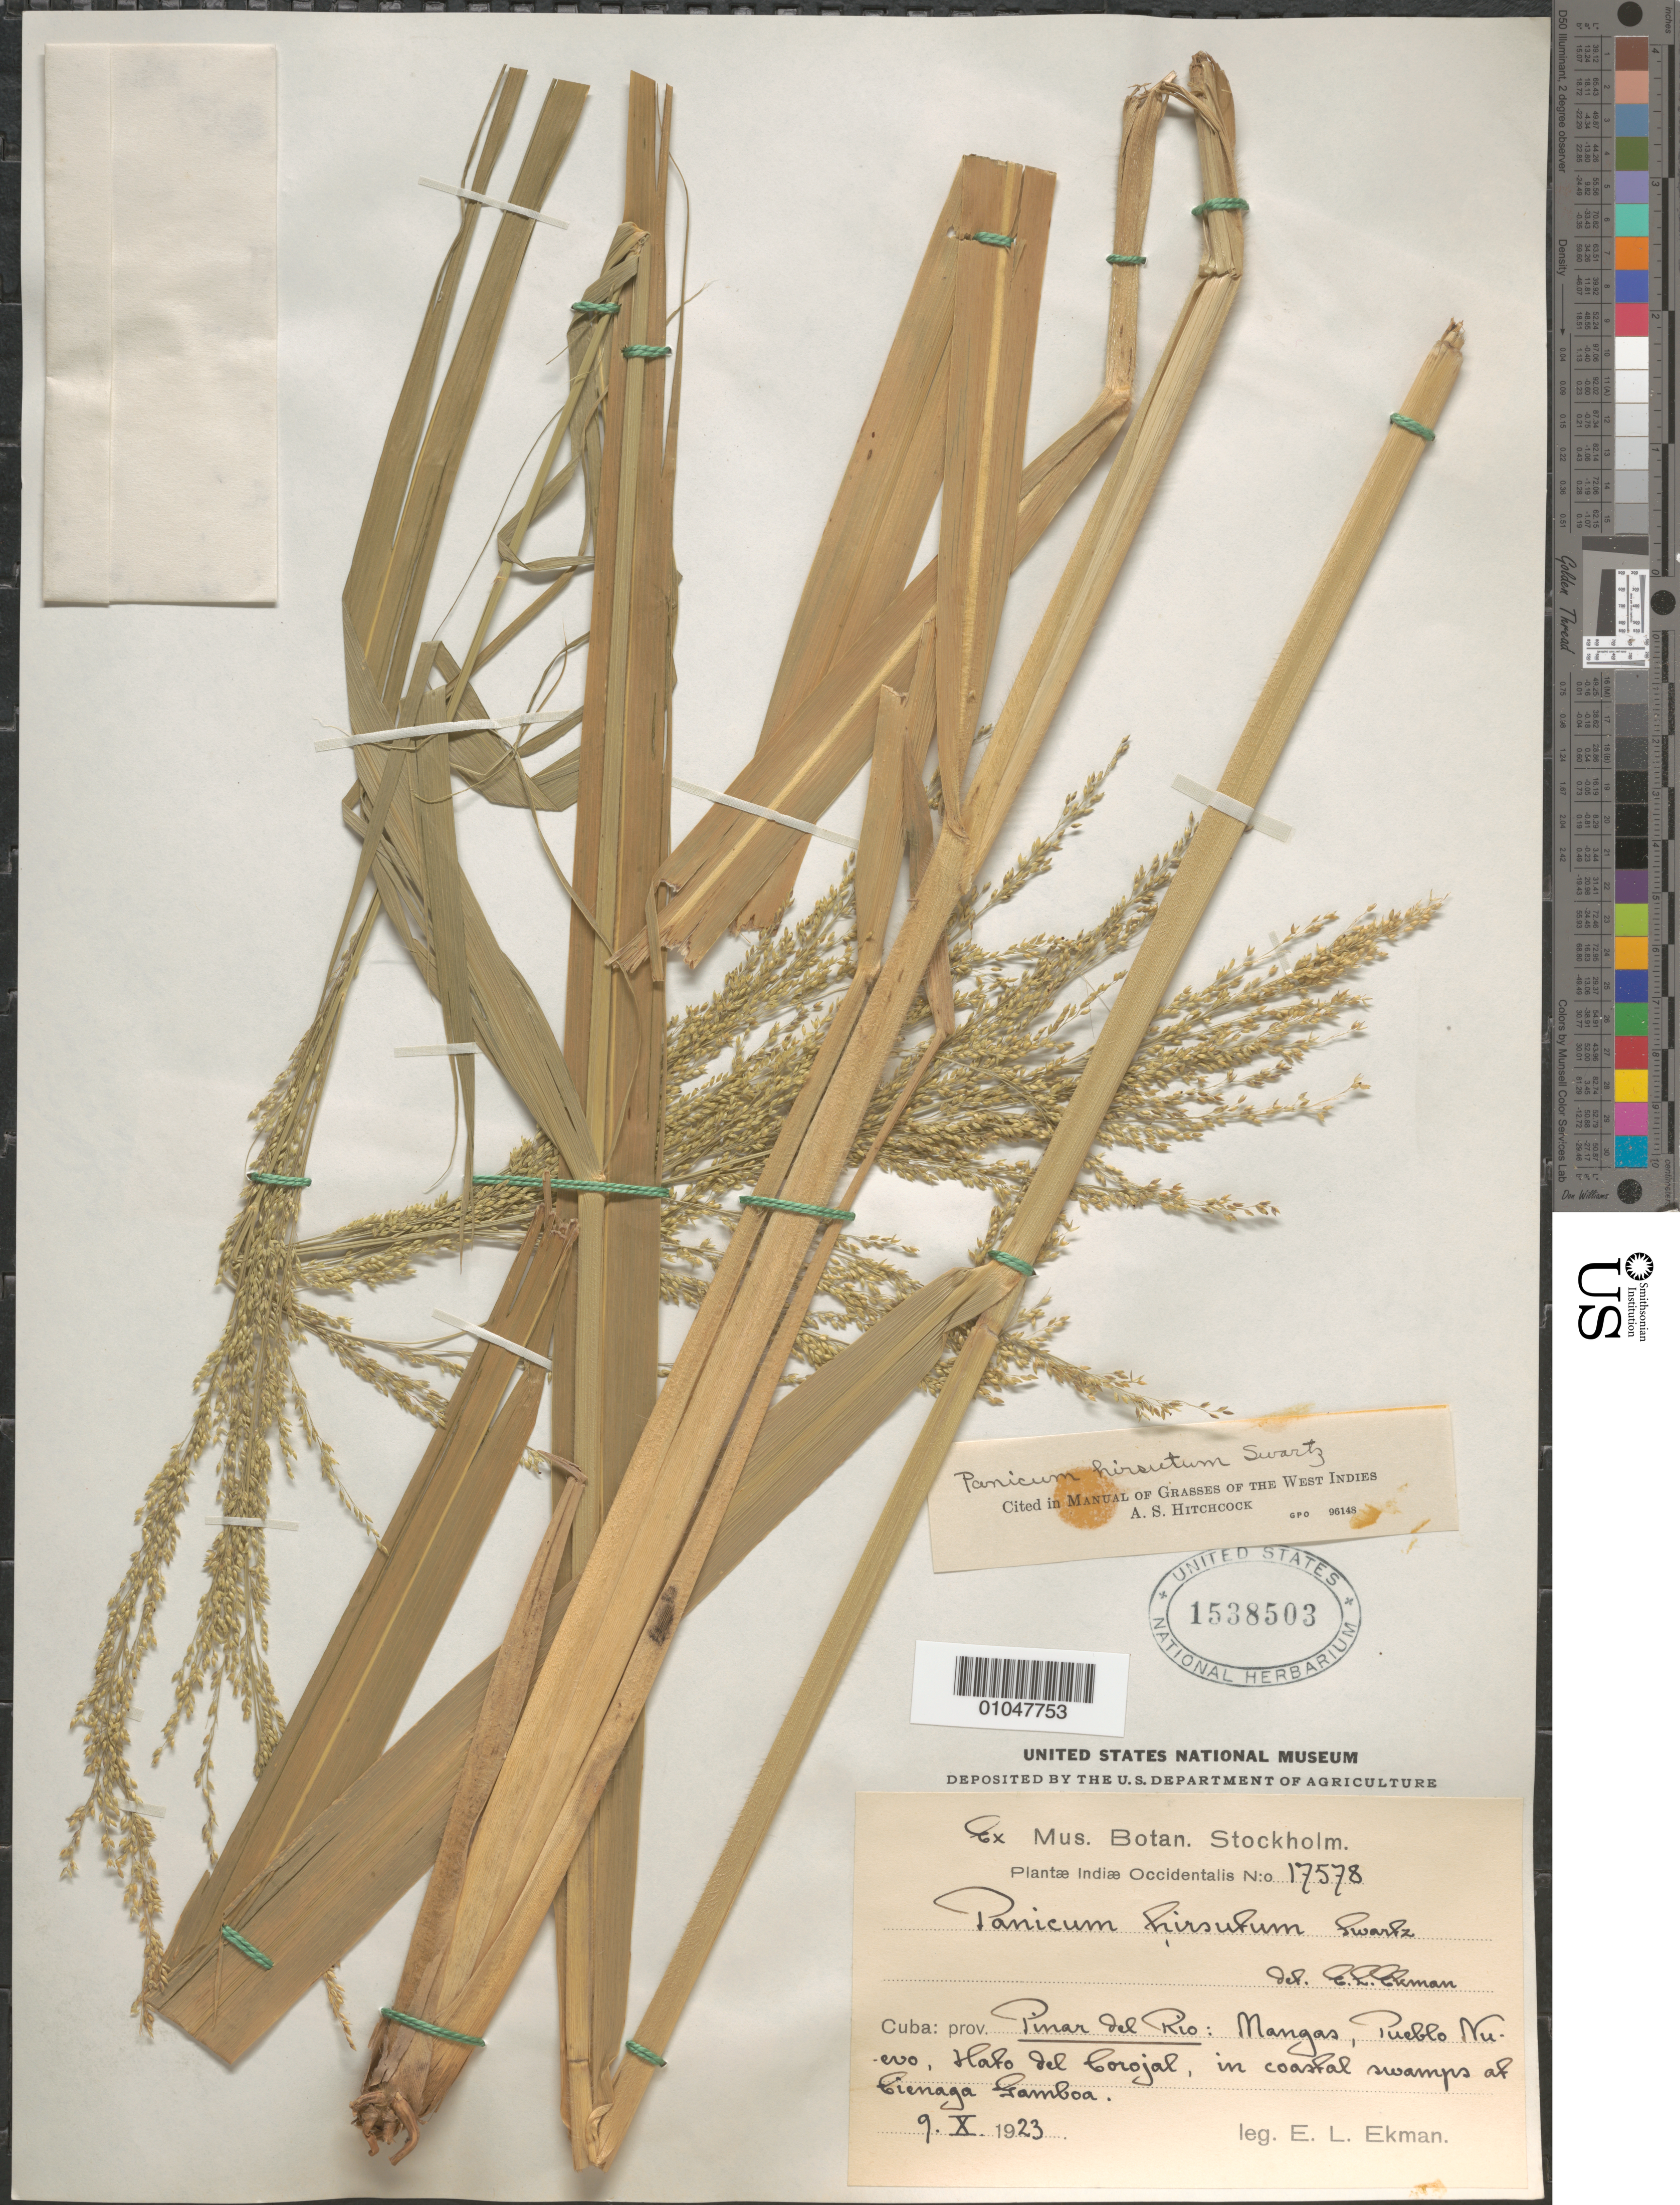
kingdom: Plantae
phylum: Tracheophyta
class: Liliopsida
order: Poales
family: Poaceae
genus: Panicum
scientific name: Panicum hirsutum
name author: Sw.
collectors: E. L. Ekman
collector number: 17578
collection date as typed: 09 Oct 1923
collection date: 1923-10-09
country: Cuba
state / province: Pinar del Rio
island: Cuba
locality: Mangas, Pueblo Nuevo, Habo del Corojal, in coastal swamps of Cienaga Gamboa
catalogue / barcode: US 1538503